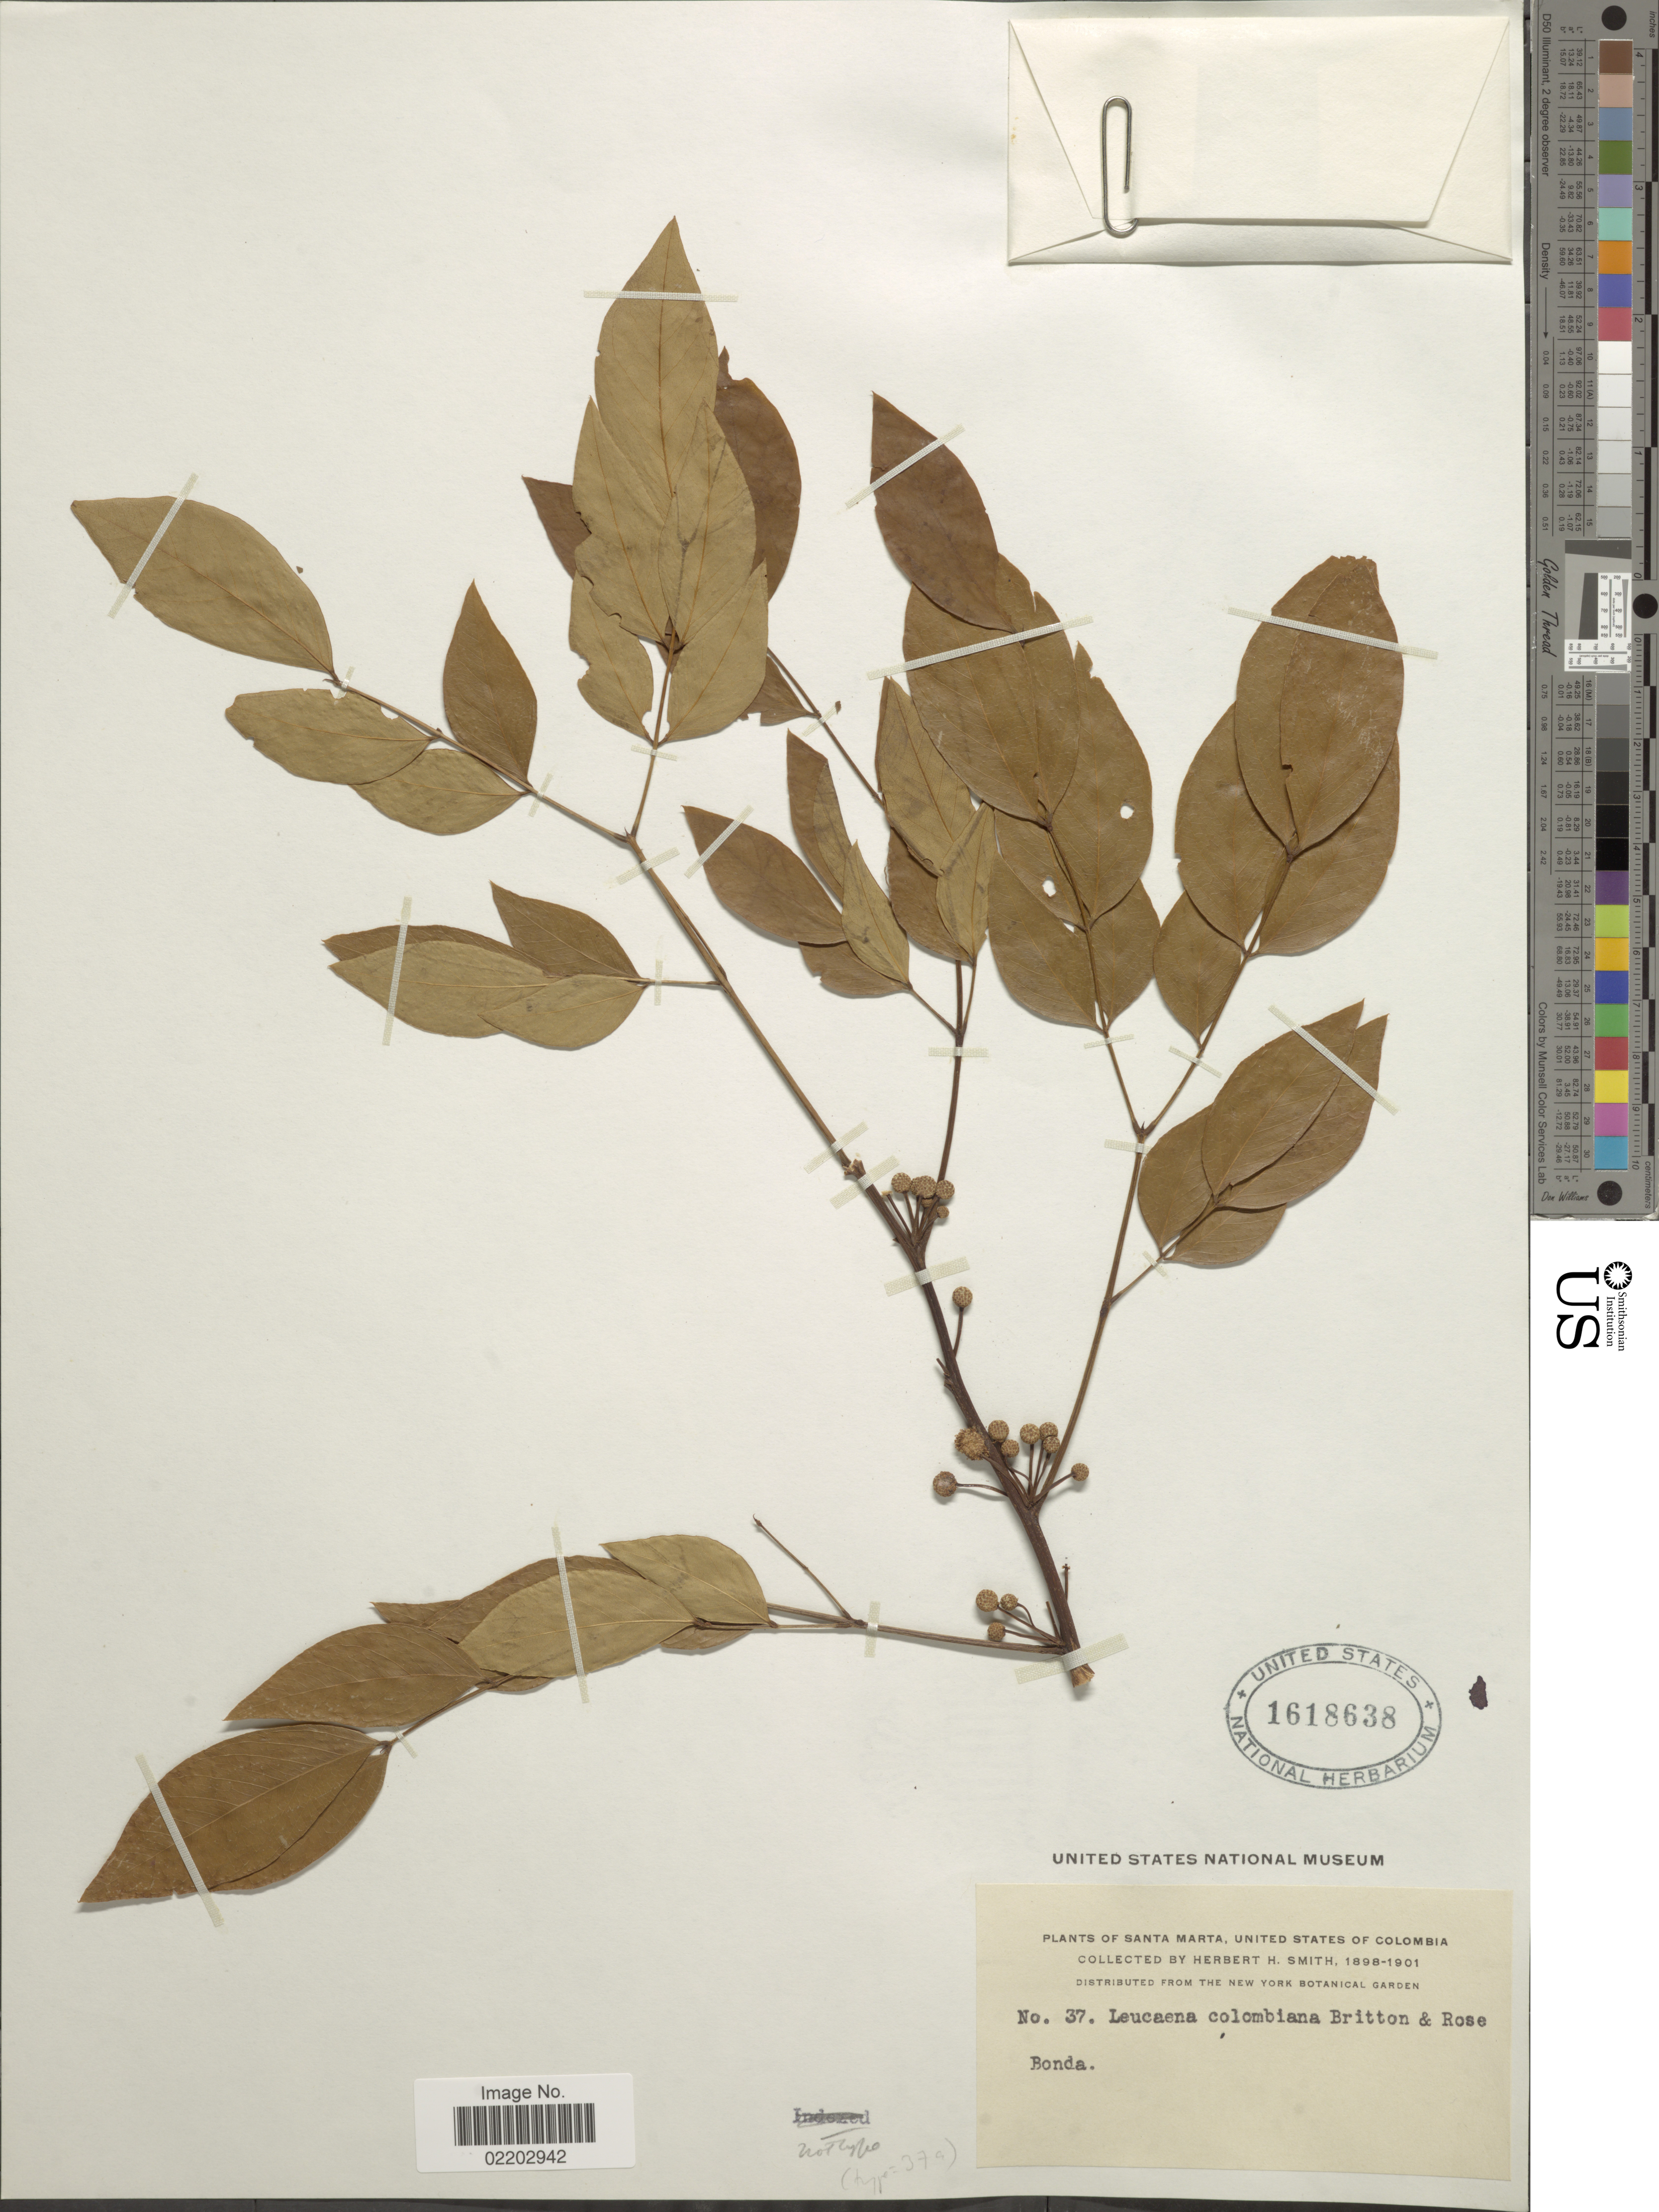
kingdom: Plantae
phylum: Tracheophyta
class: Magnoliopsida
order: Fabales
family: Fabaceae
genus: Leucaena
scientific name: Leucaena colombiana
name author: Britton & Rose in Britton & Killip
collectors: Herbert H. Smith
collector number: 37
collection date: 1898/1901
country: Colombia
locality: Santa Marta, United States of Colombia. Bonda.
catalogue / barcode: US 1618638